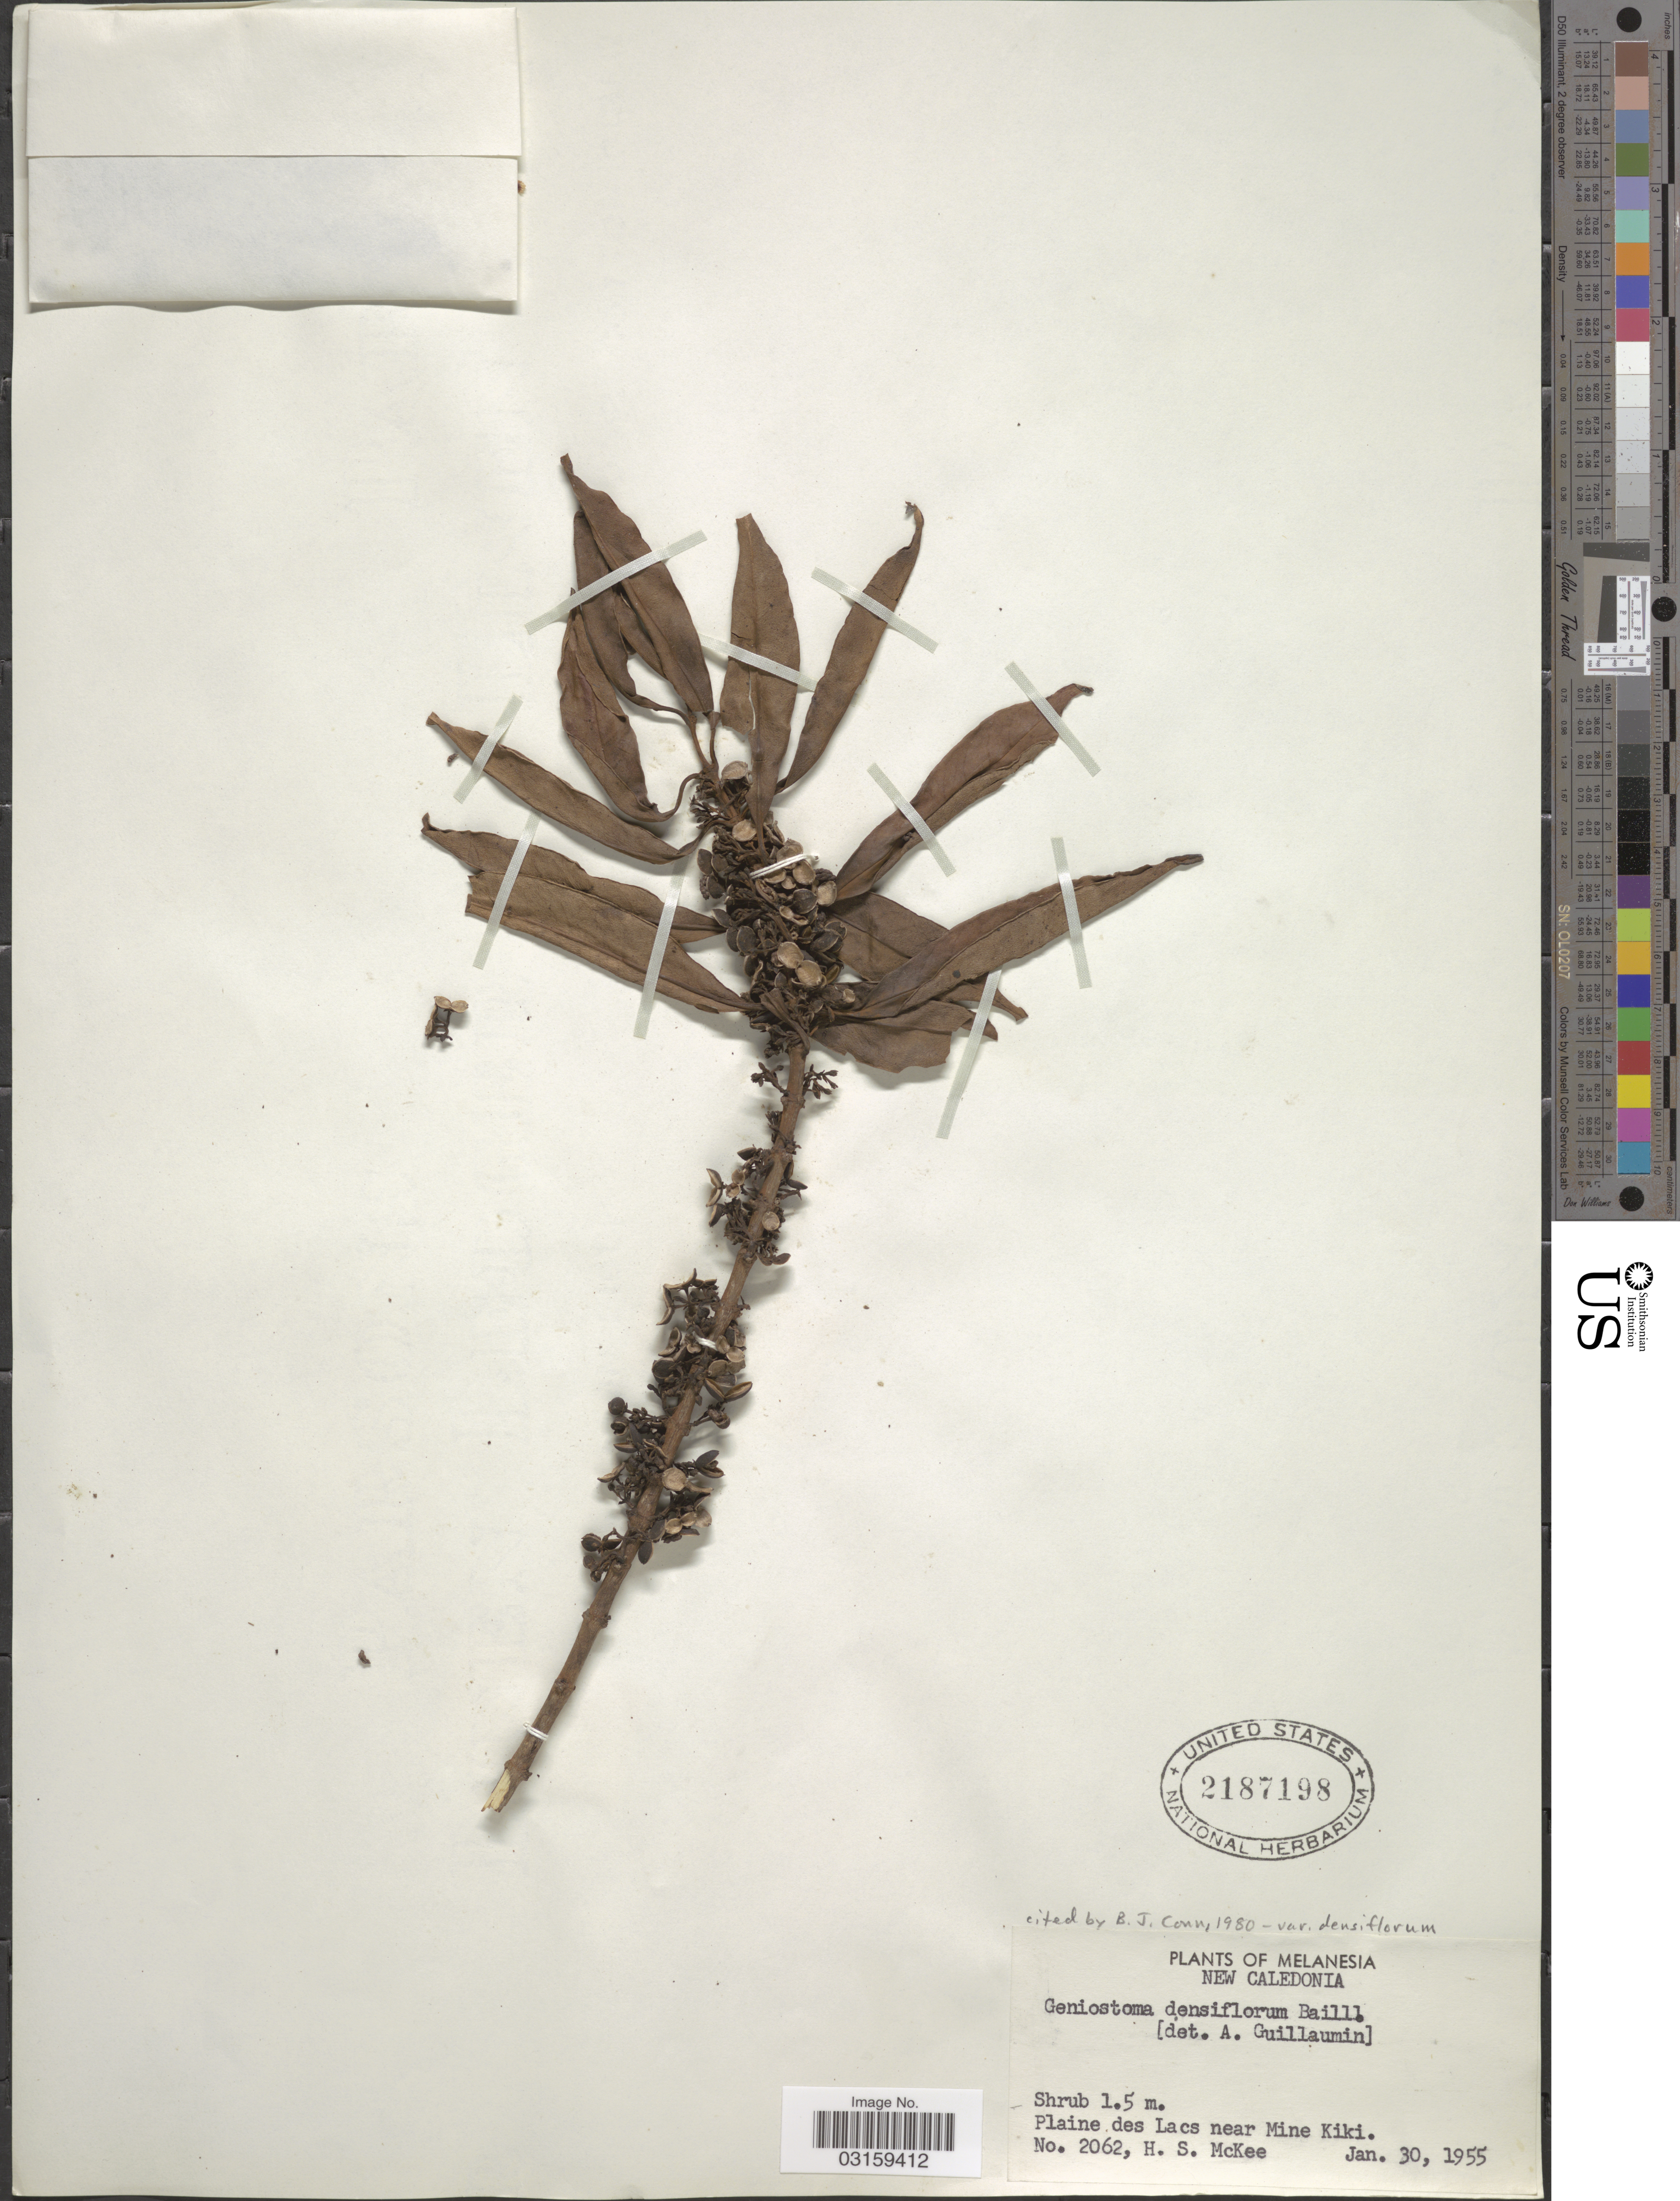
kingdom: Plantae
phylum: Tracheophyta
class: Magnoliopsida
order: Gentianales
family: Loganiaceae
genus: Geniostoma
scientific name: Geniostoma densiflorum var. densiflorum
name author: Baill.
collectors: H. S. McKee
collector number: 2062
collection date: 1955-01-30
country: New Caledonia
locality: Melanesia. Plaine des Lacs near Mine Kiki.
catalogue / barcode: US 2187198